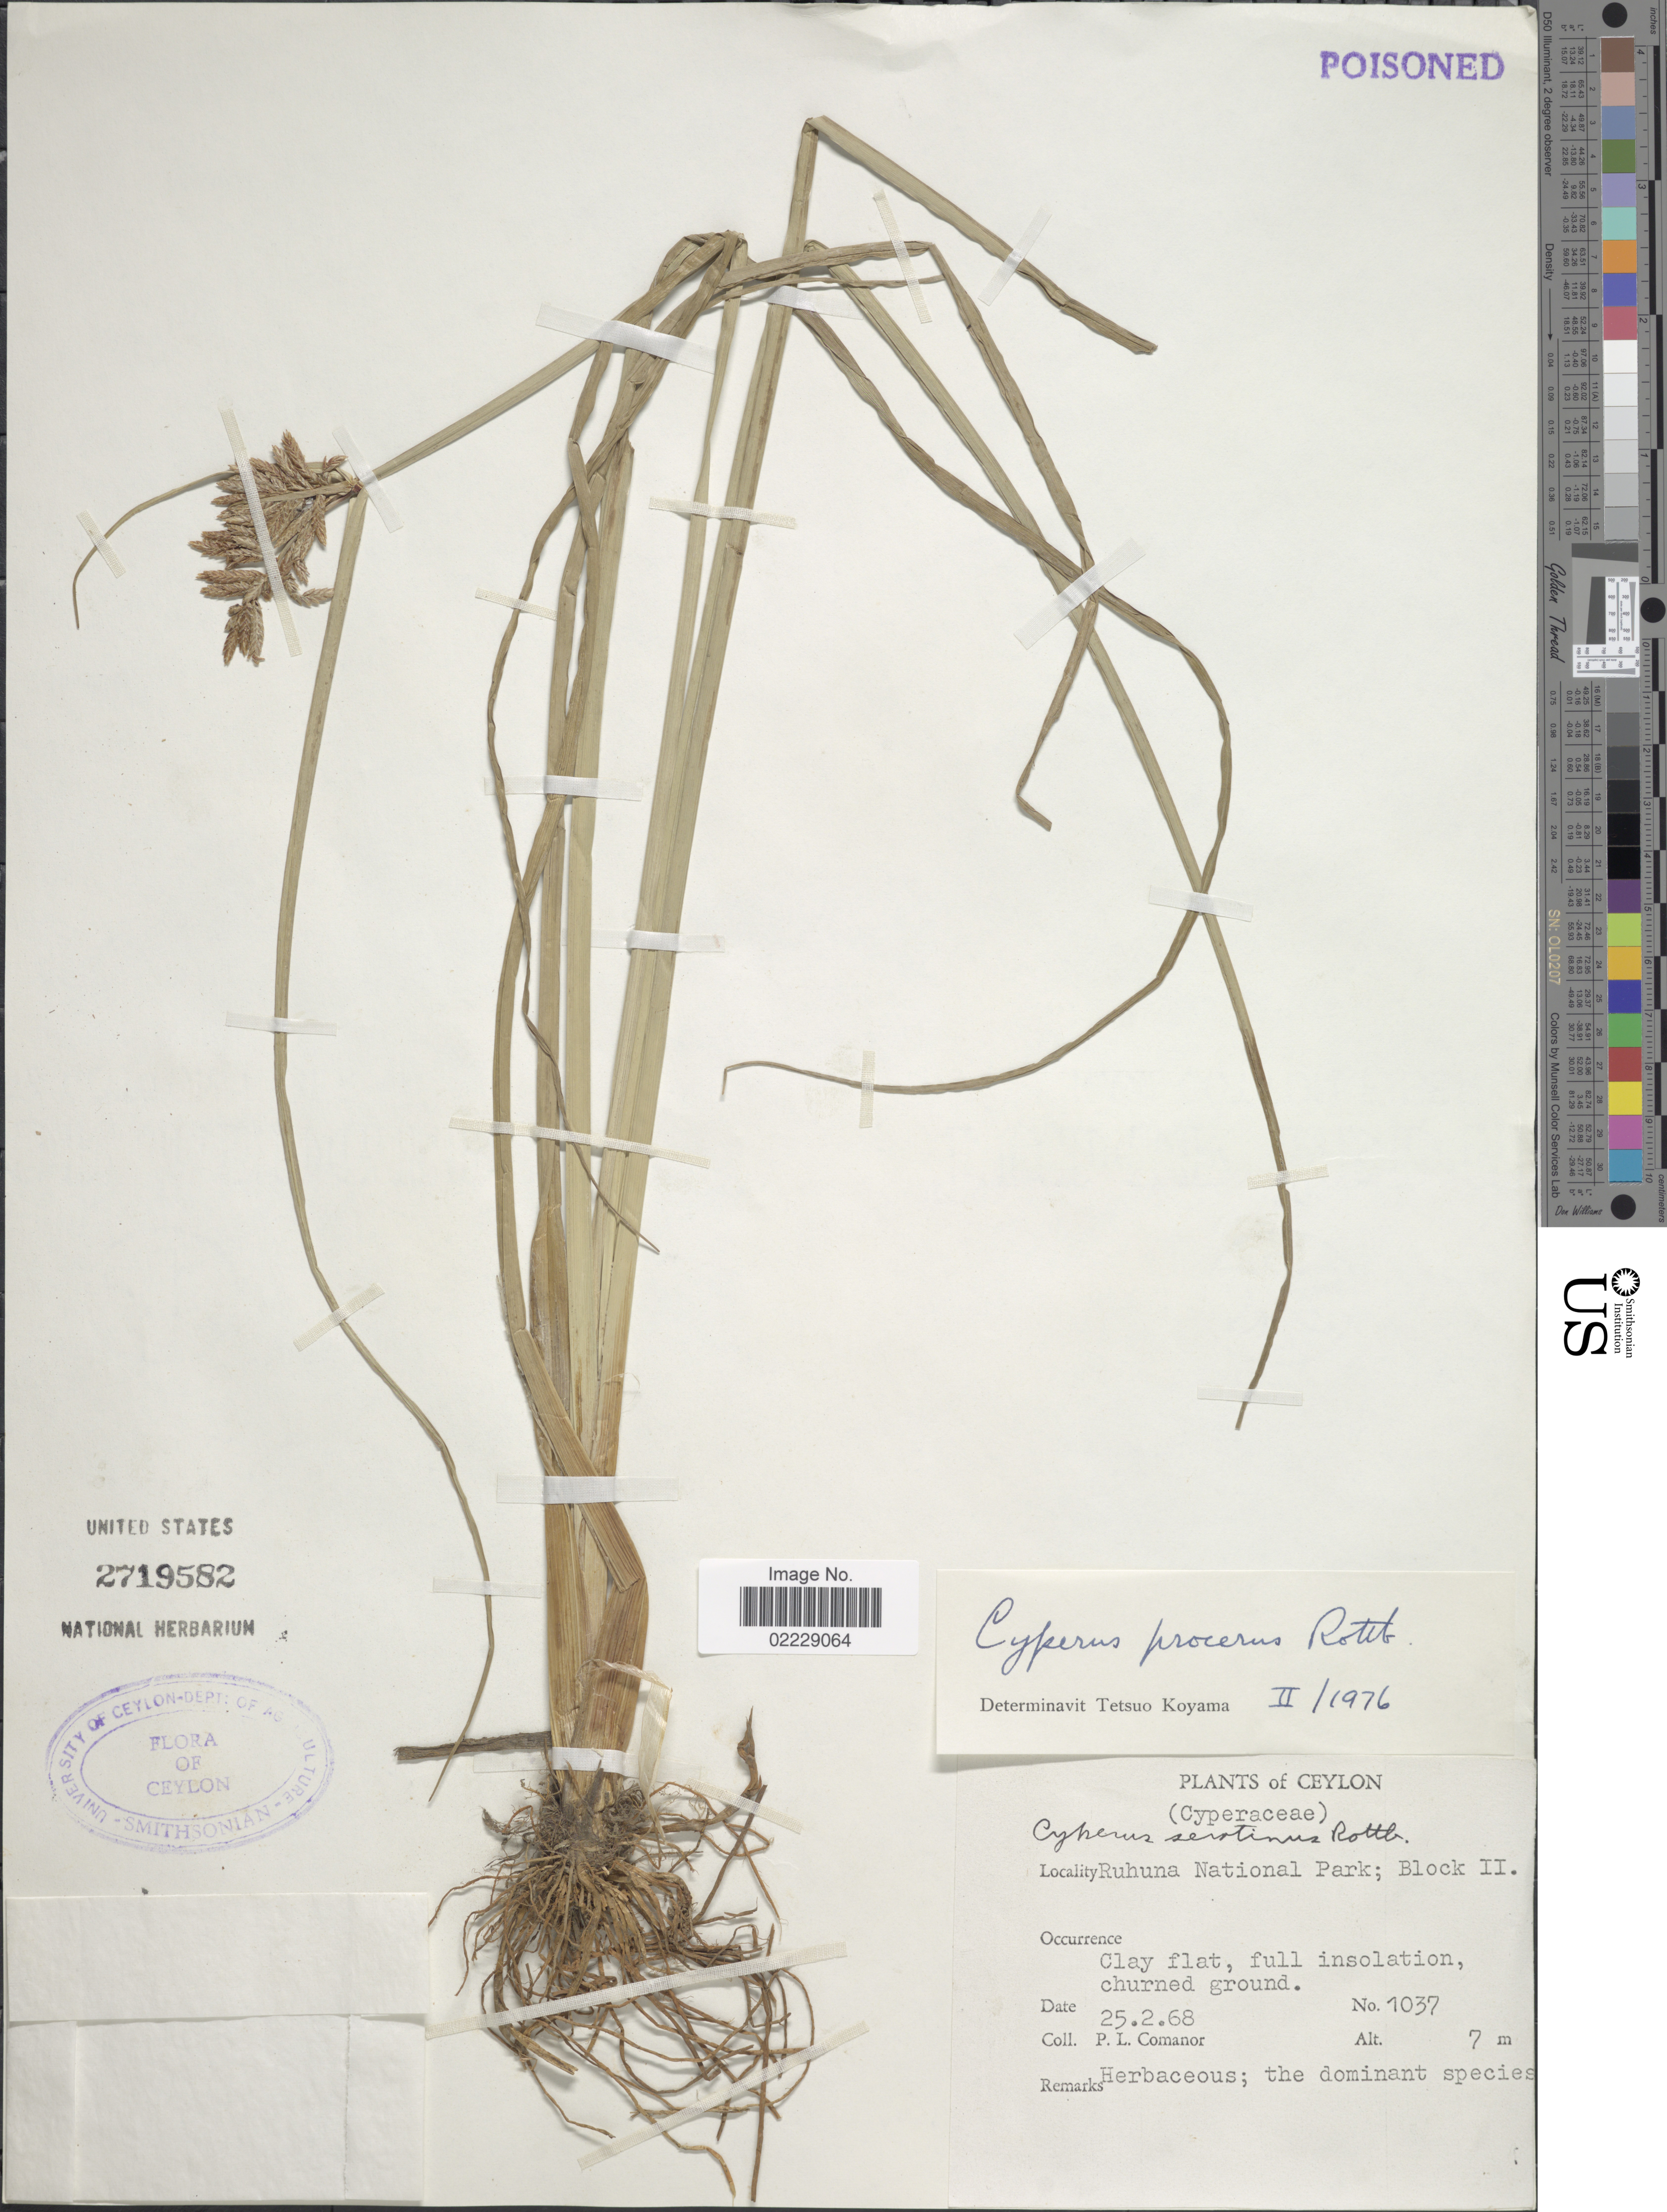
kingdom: Plantae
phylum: Tracheophyta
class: Liliopsida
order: Poales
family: Cyperaceae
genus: Cyperus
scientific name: Cyperus procerus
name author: Rottb.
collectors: P. Comanor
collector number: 1037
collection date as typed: Transcribed d/m/y: 25/2/68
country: Sri Lanka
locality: Ceylon. Ruhuna National Park; Block II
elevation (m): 7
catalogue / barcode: US 2719582